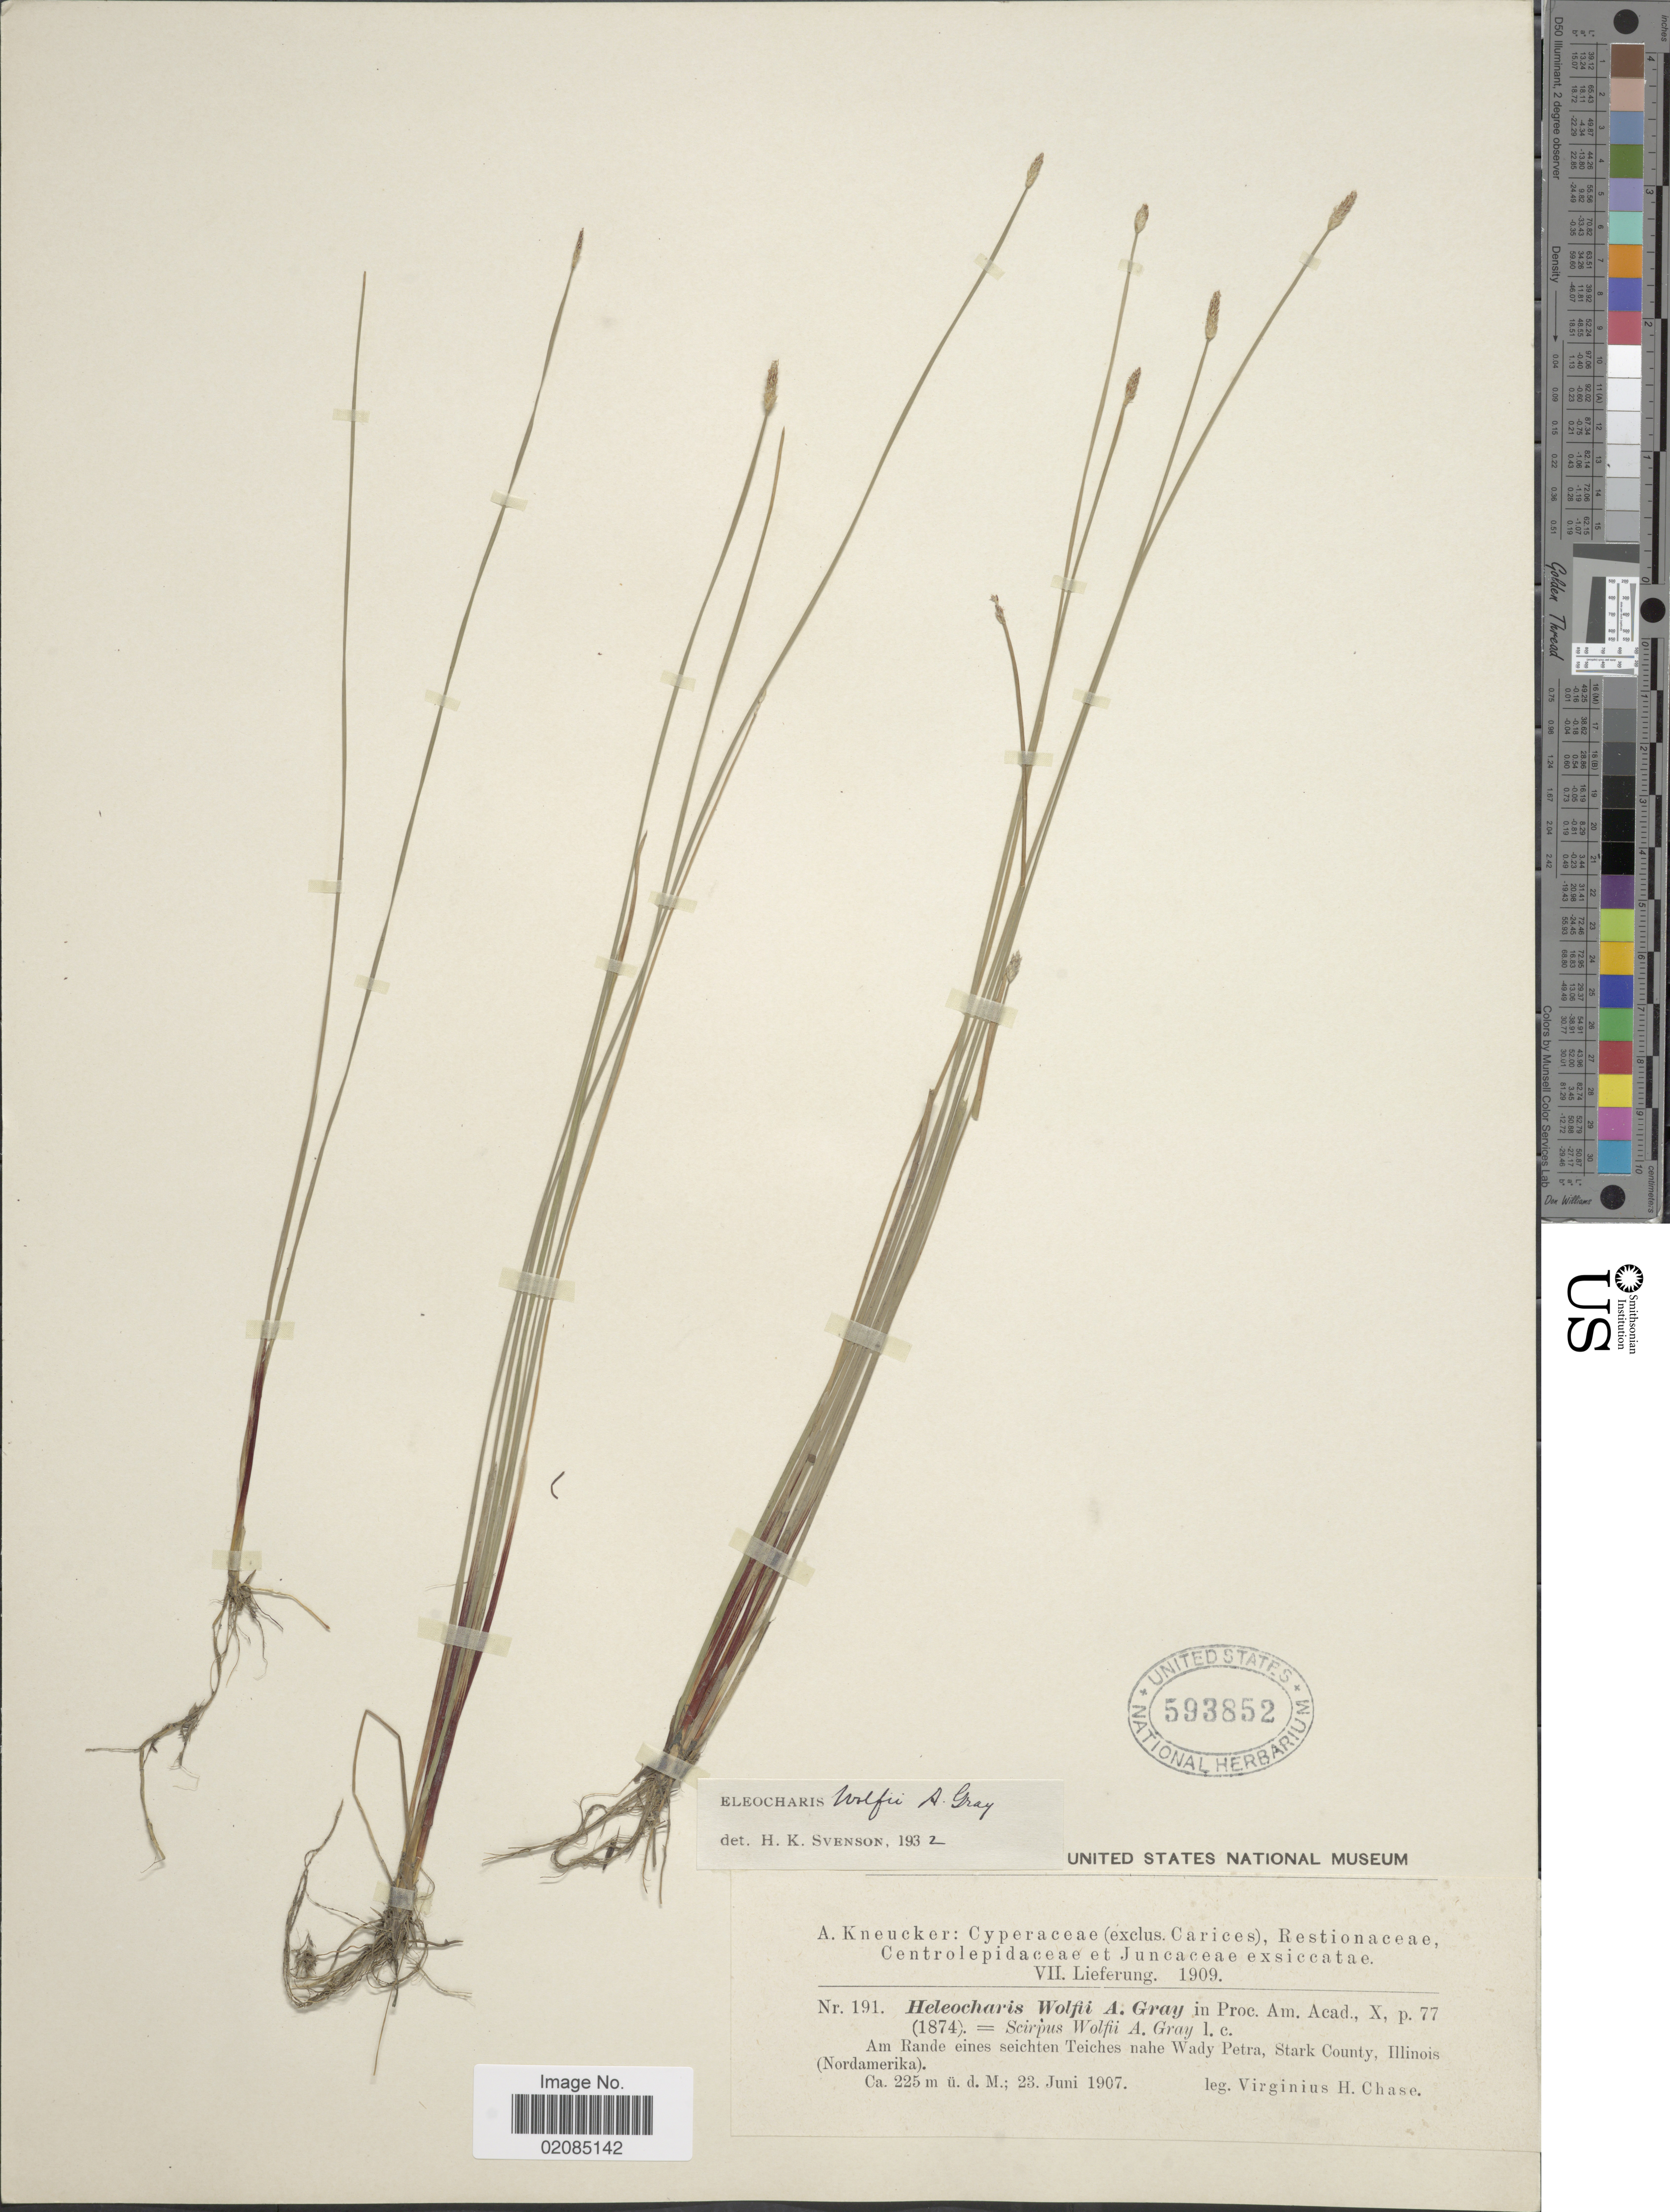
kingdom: Plantae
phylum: Tracheophyta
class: Liliopsida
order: Poales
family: Cyperaceae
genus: Eleocharis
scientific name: Eleocharis wolfii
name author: (A. Gray) A. Gray ex Britton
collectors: V. H. Chase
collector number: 191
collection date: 1907-06-23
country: United States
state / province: Illinois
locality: Am Rande eines seichten Teiches nahe Wady Petra, Stark County.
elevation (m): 225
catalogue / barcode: US 593852